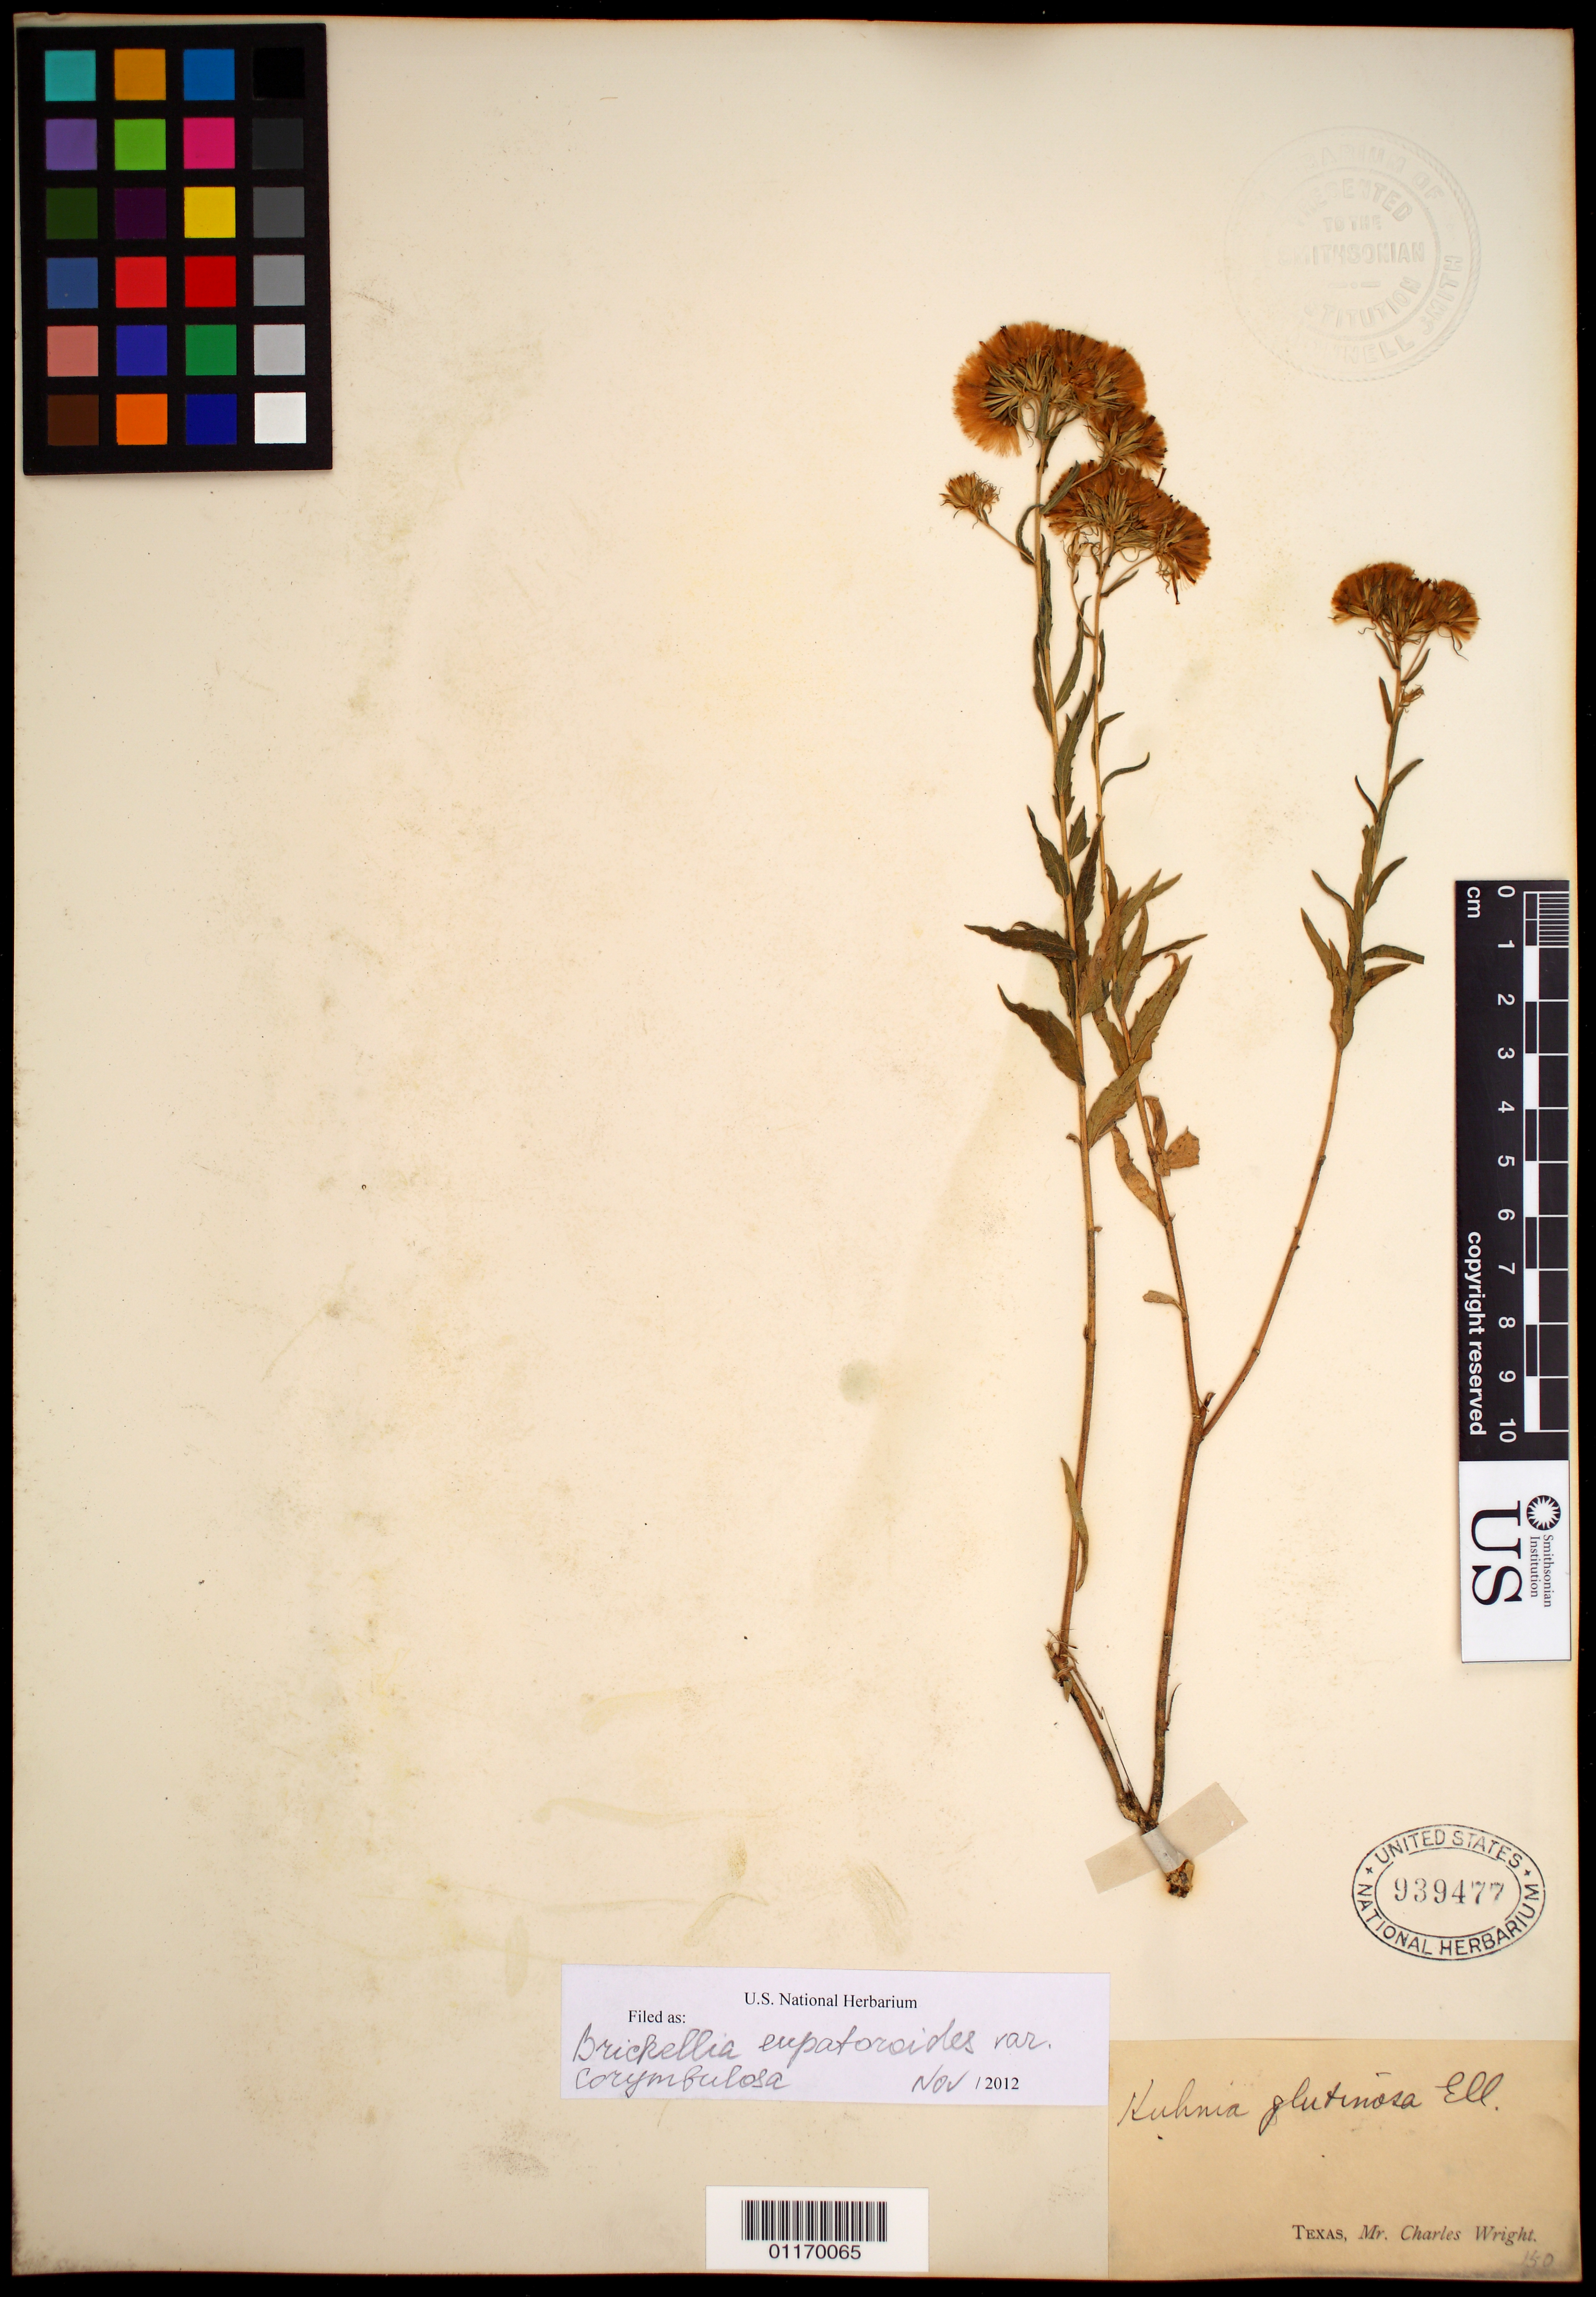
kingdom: Plantae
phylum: Tracheophyta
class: Magnoliopsida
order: Asterales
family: Asteraceae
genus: Brickellia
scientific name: Brickellia eupatorioides var. corymbulosa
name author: (Torr. & A. Gray) Shinners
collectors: C. Wright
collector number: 150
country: United States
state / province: Texas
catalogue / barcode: US 939477